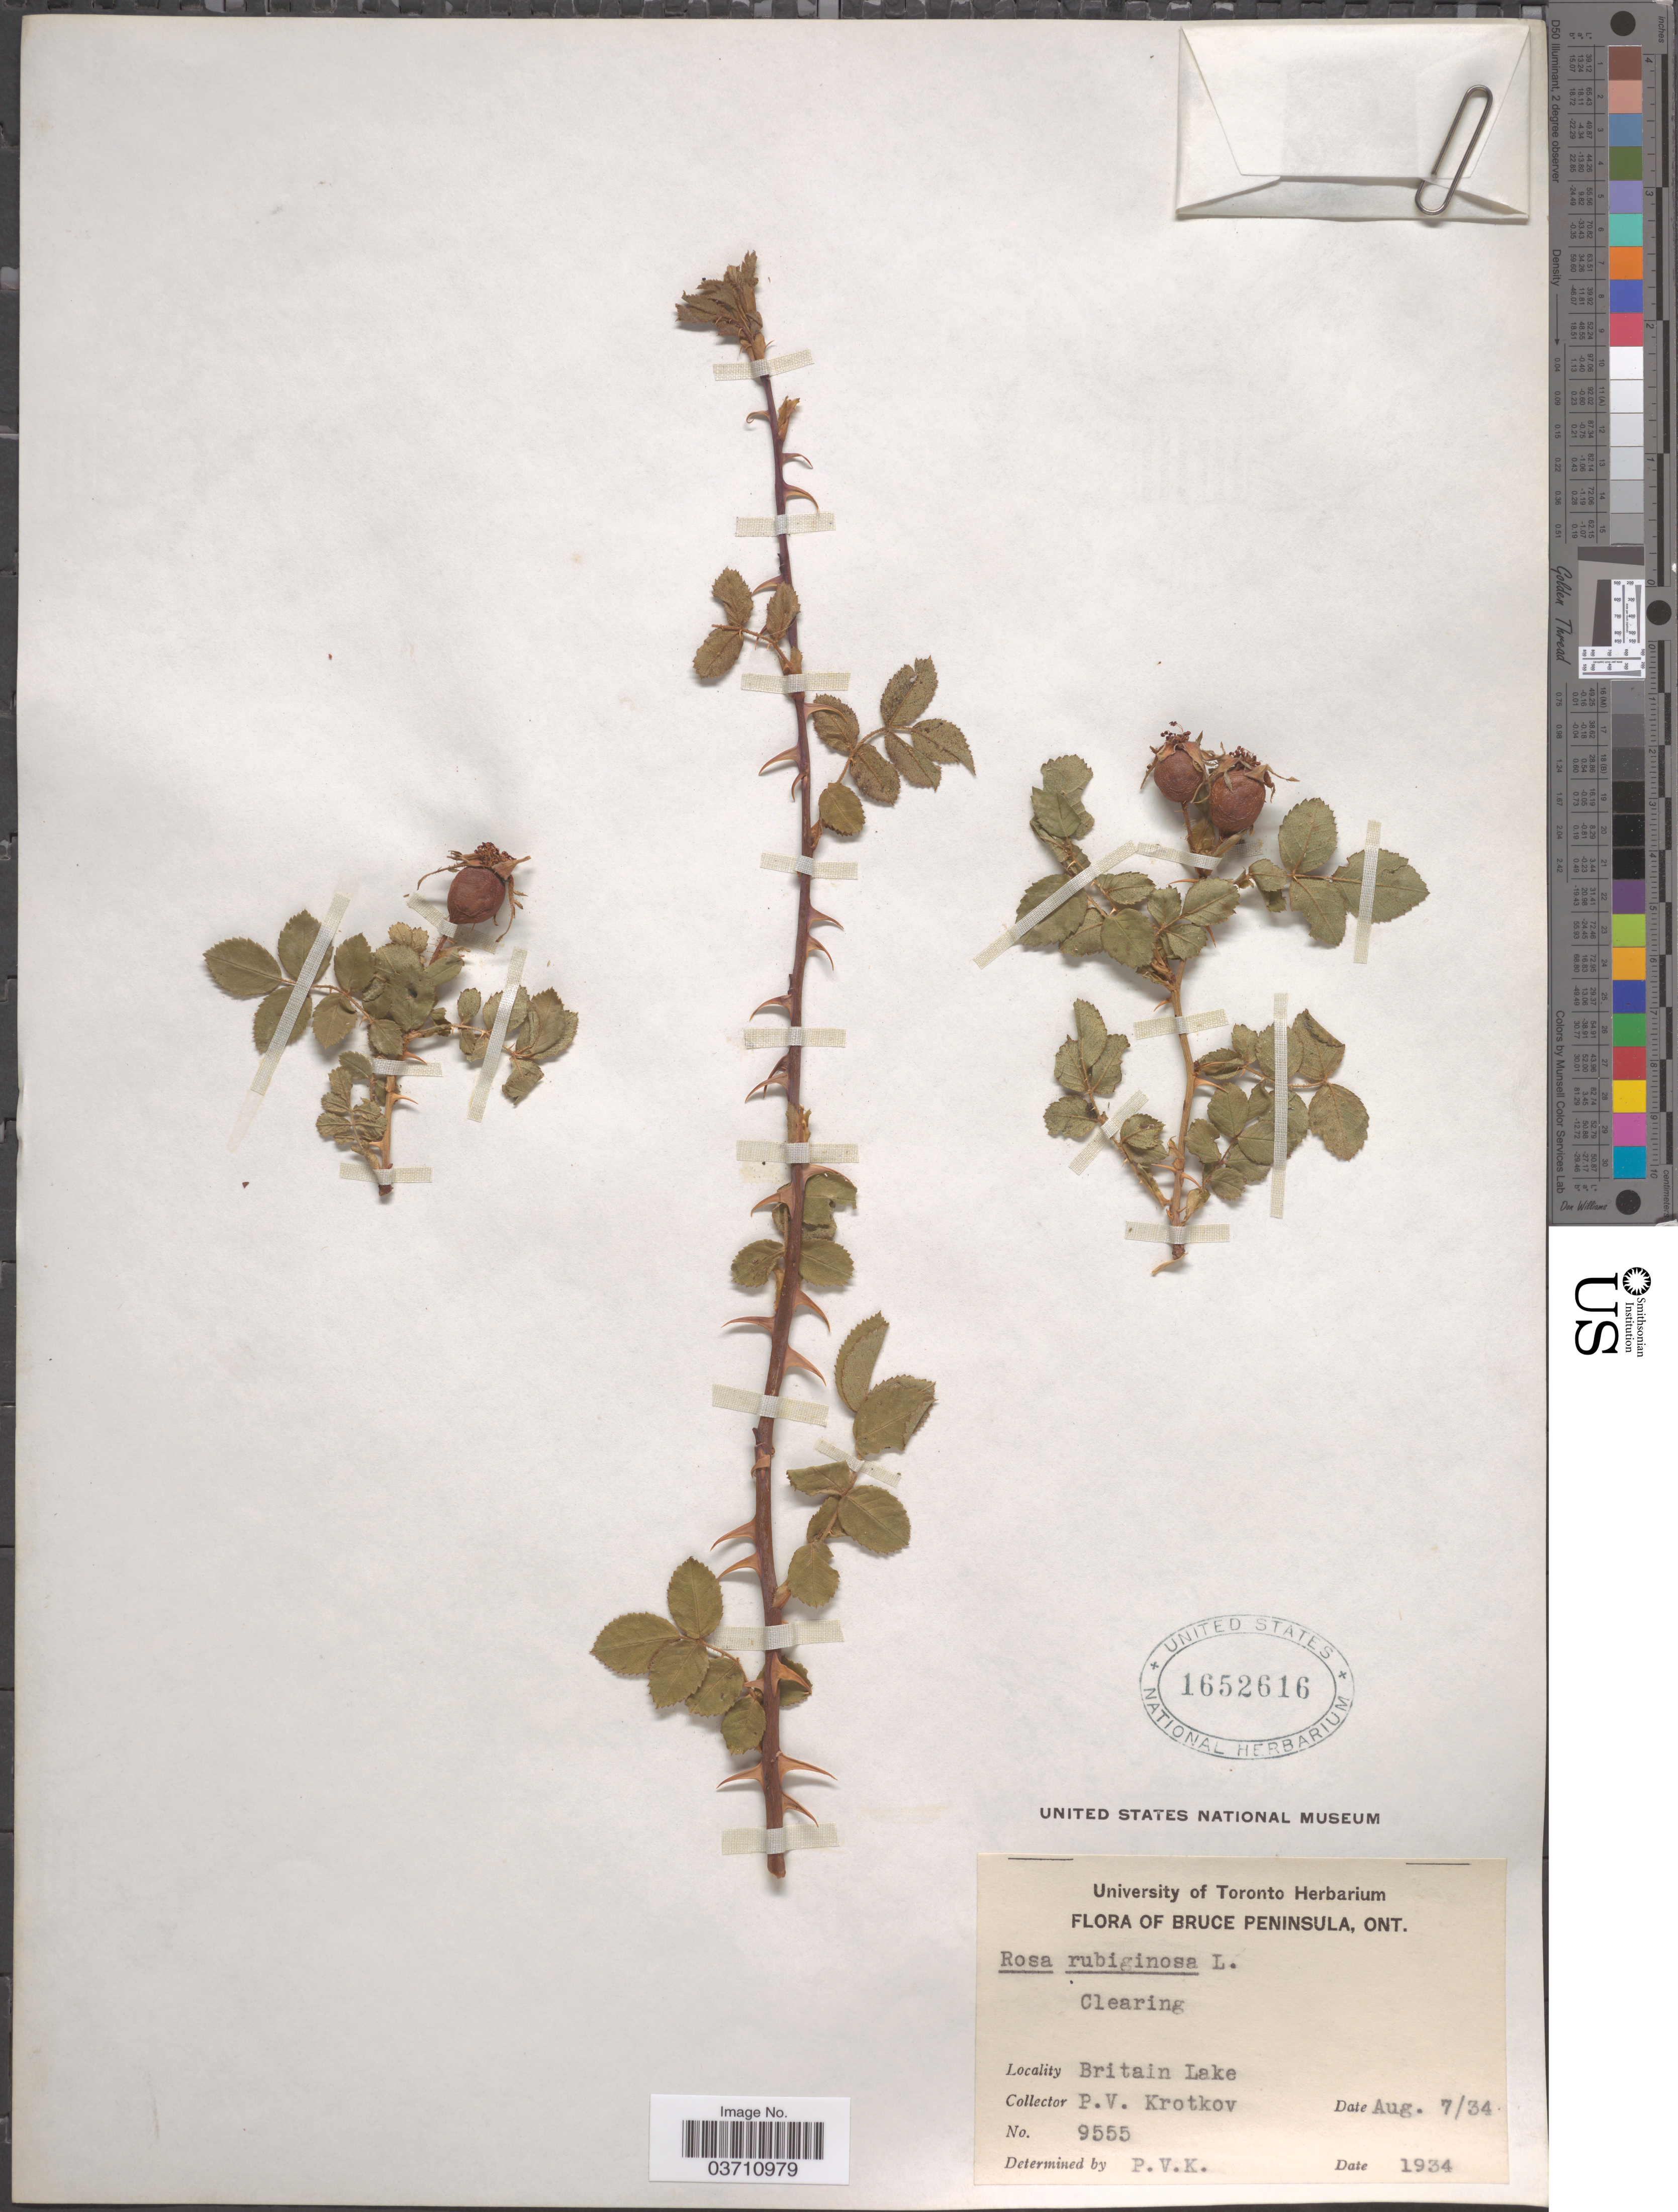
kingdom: Plantae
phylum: Tracheophyta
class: Magnoliopsida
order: Rosales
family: Rosaceae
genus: Rosa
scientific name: Rosa eglanteria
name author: L.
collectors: P. V. Krotkov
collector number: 9555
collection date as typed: Transcribed d/m/y: 7/8/34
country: Canada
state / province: Ontario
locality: Bruce Peninsula. Britain Lake.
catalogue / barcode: US 1652616